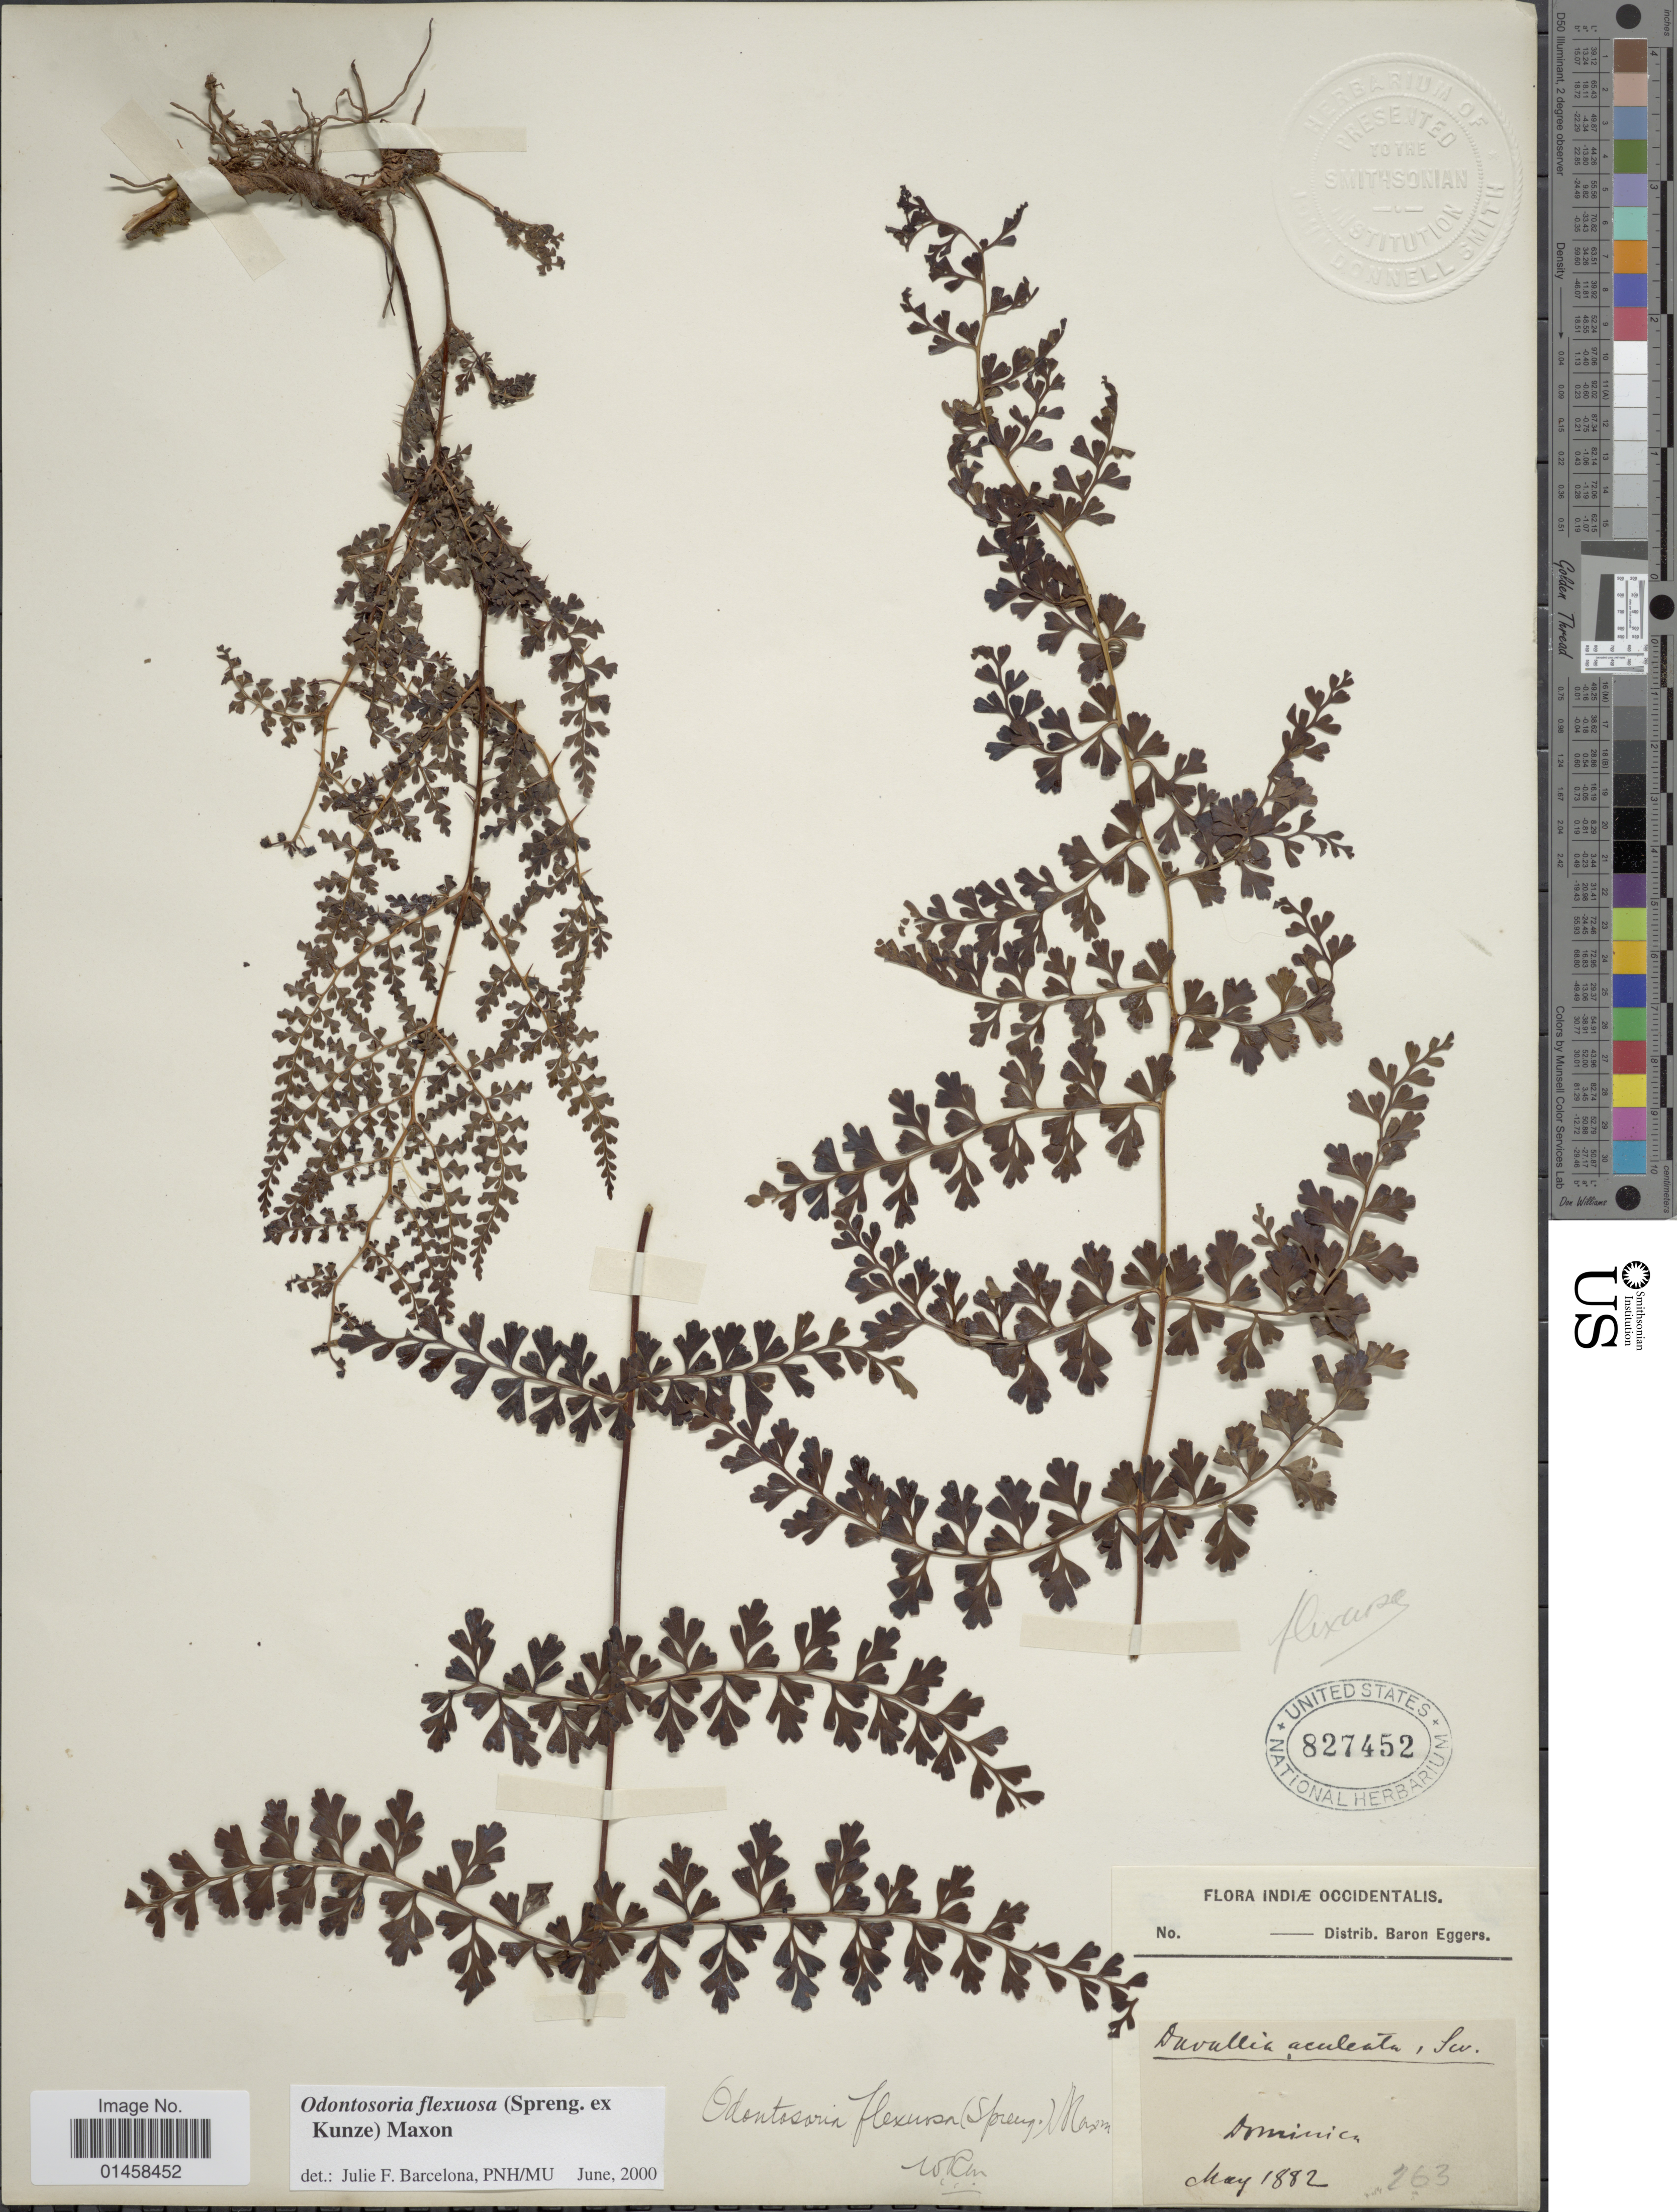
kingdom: Plantae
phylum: Tracheophyta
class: Polypodiopsida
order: Polypodiales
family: Lindsaeaceae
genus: Odontosoria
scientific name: Odontosoria flexuosa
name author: (Spreng. ex Kunze) Maxon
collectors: B. Eggers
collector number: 263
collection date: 1882-12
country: Dominica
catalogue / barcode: US 827452